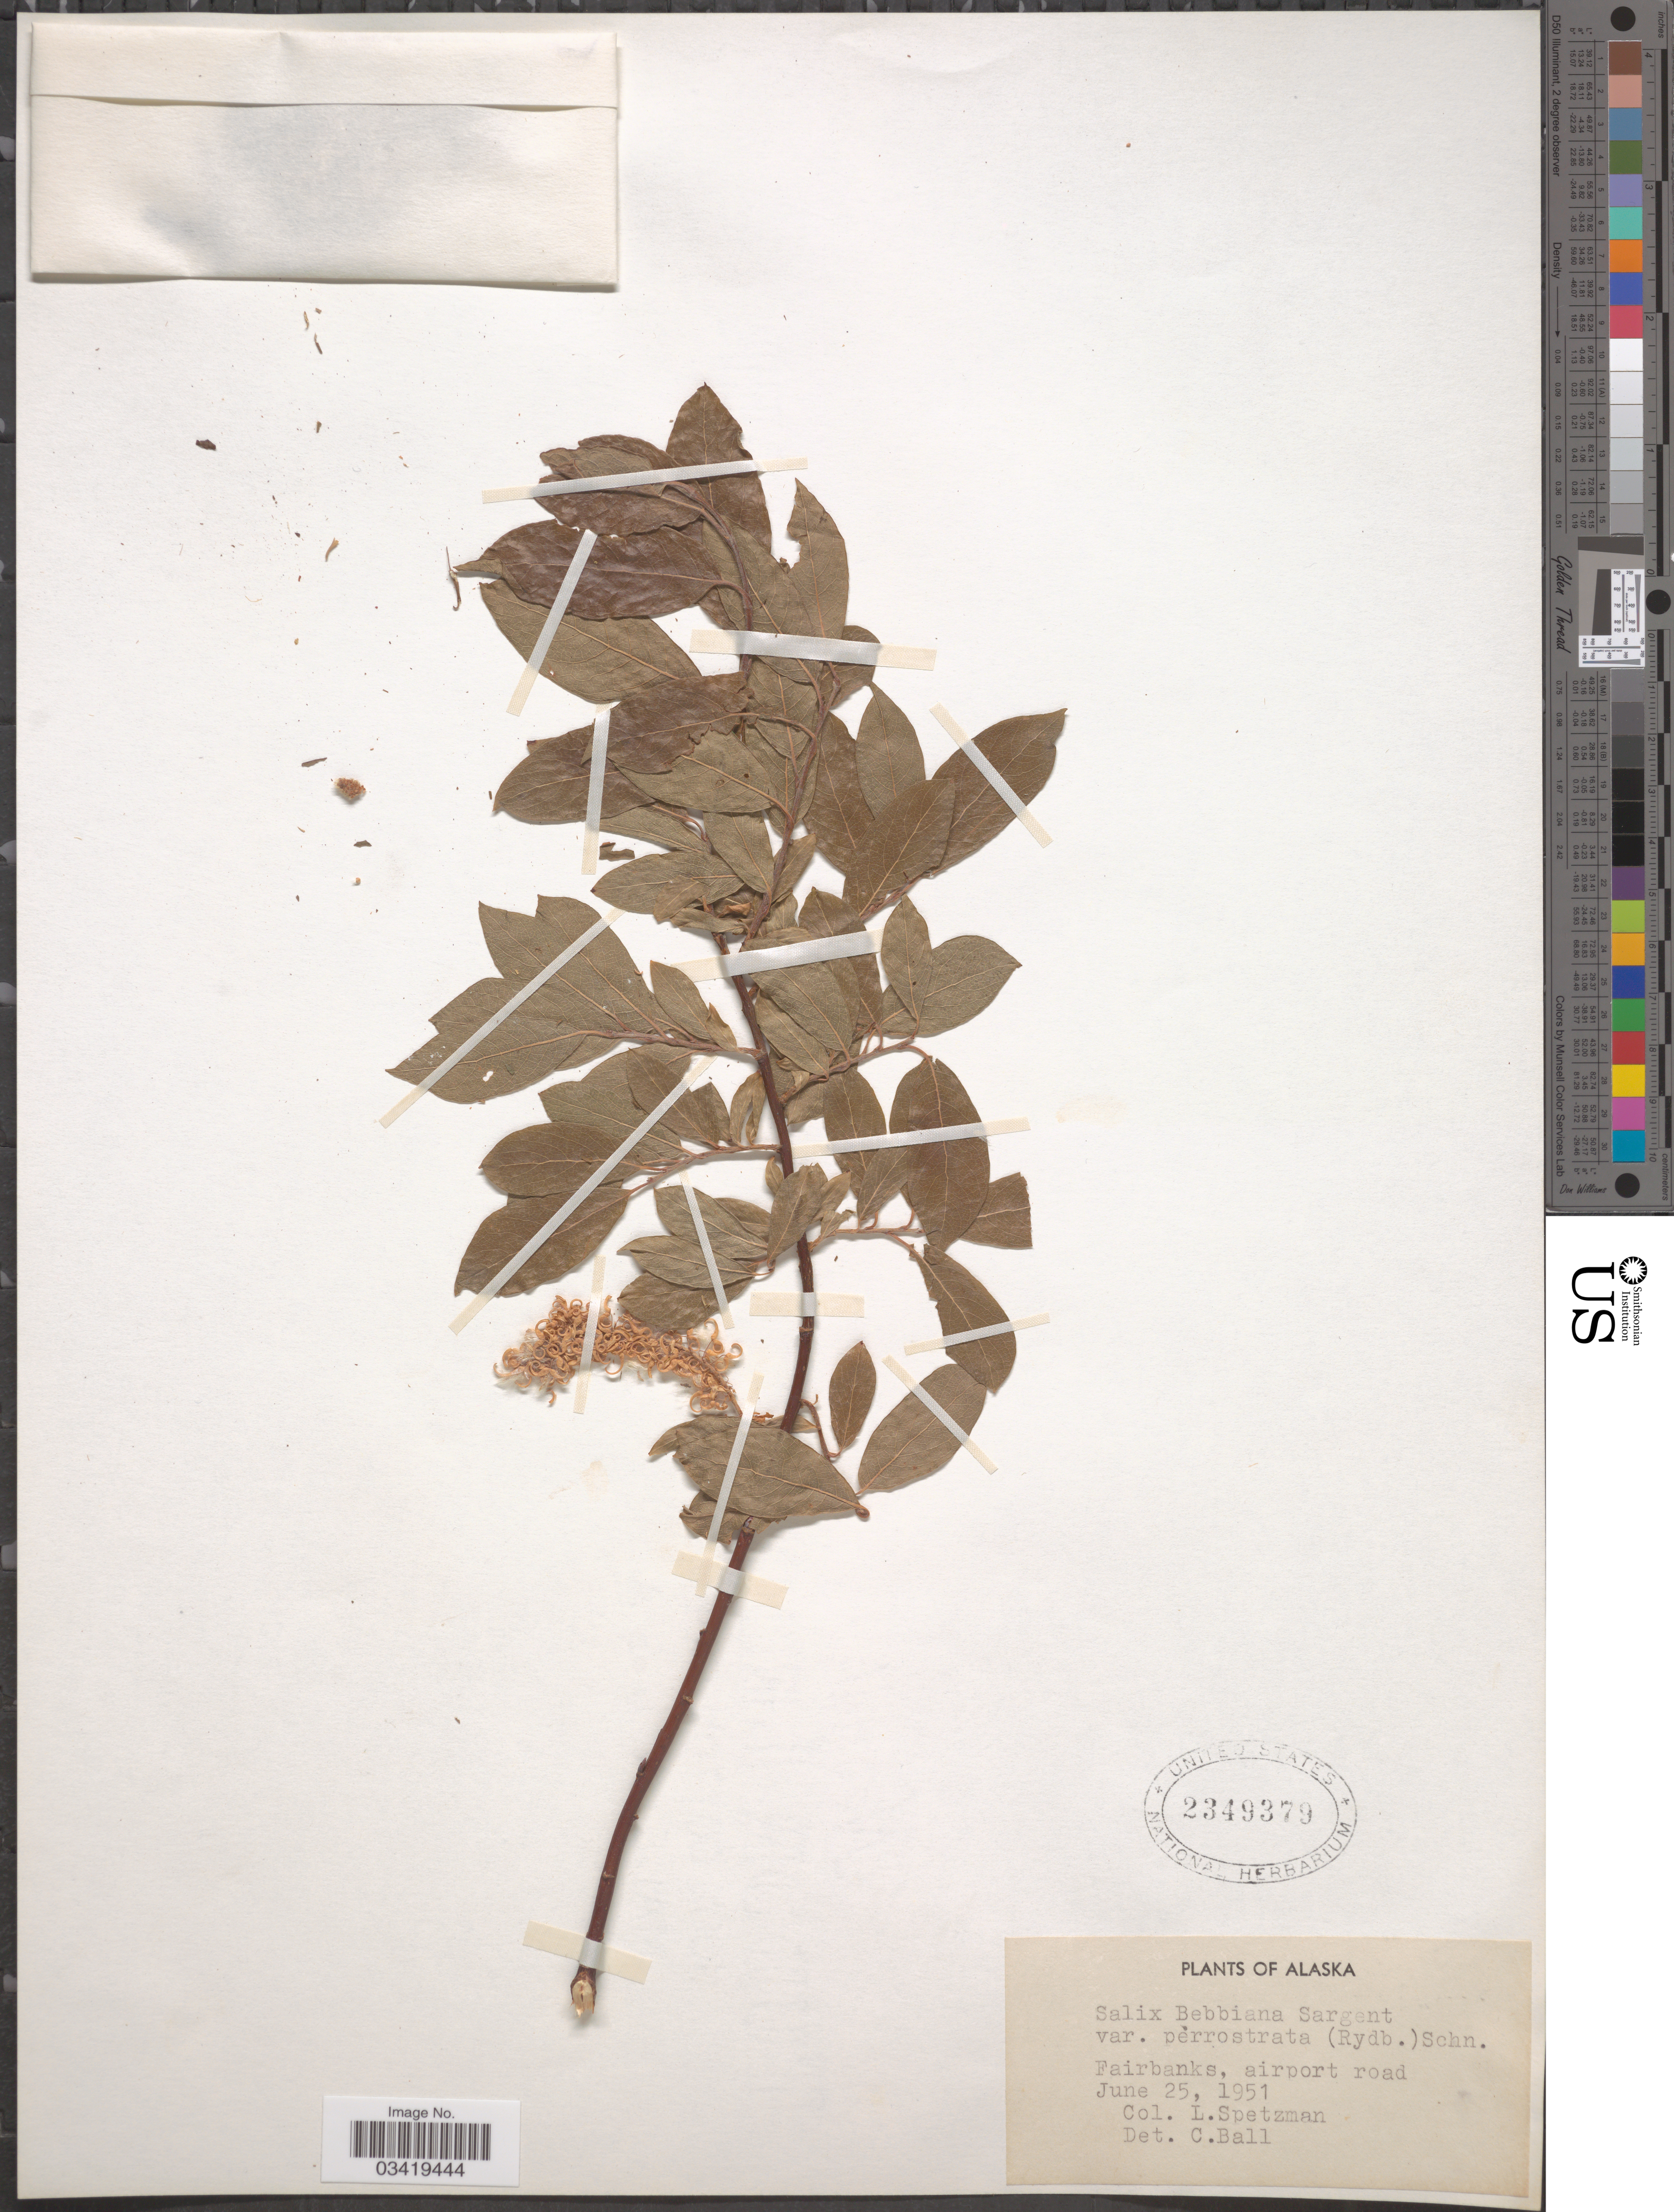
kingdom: Plantae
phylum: Tracheophyta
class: Magnoliopsida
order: Malpighiales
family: Salicaceae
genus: Salix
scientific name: Salix bebbiana var. perrostrata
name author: Sarg.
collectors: L. Spetzman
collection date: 1951-06-25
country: United States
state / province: Alaska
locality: Fairbanks, airport road.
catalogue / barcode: US 2349379